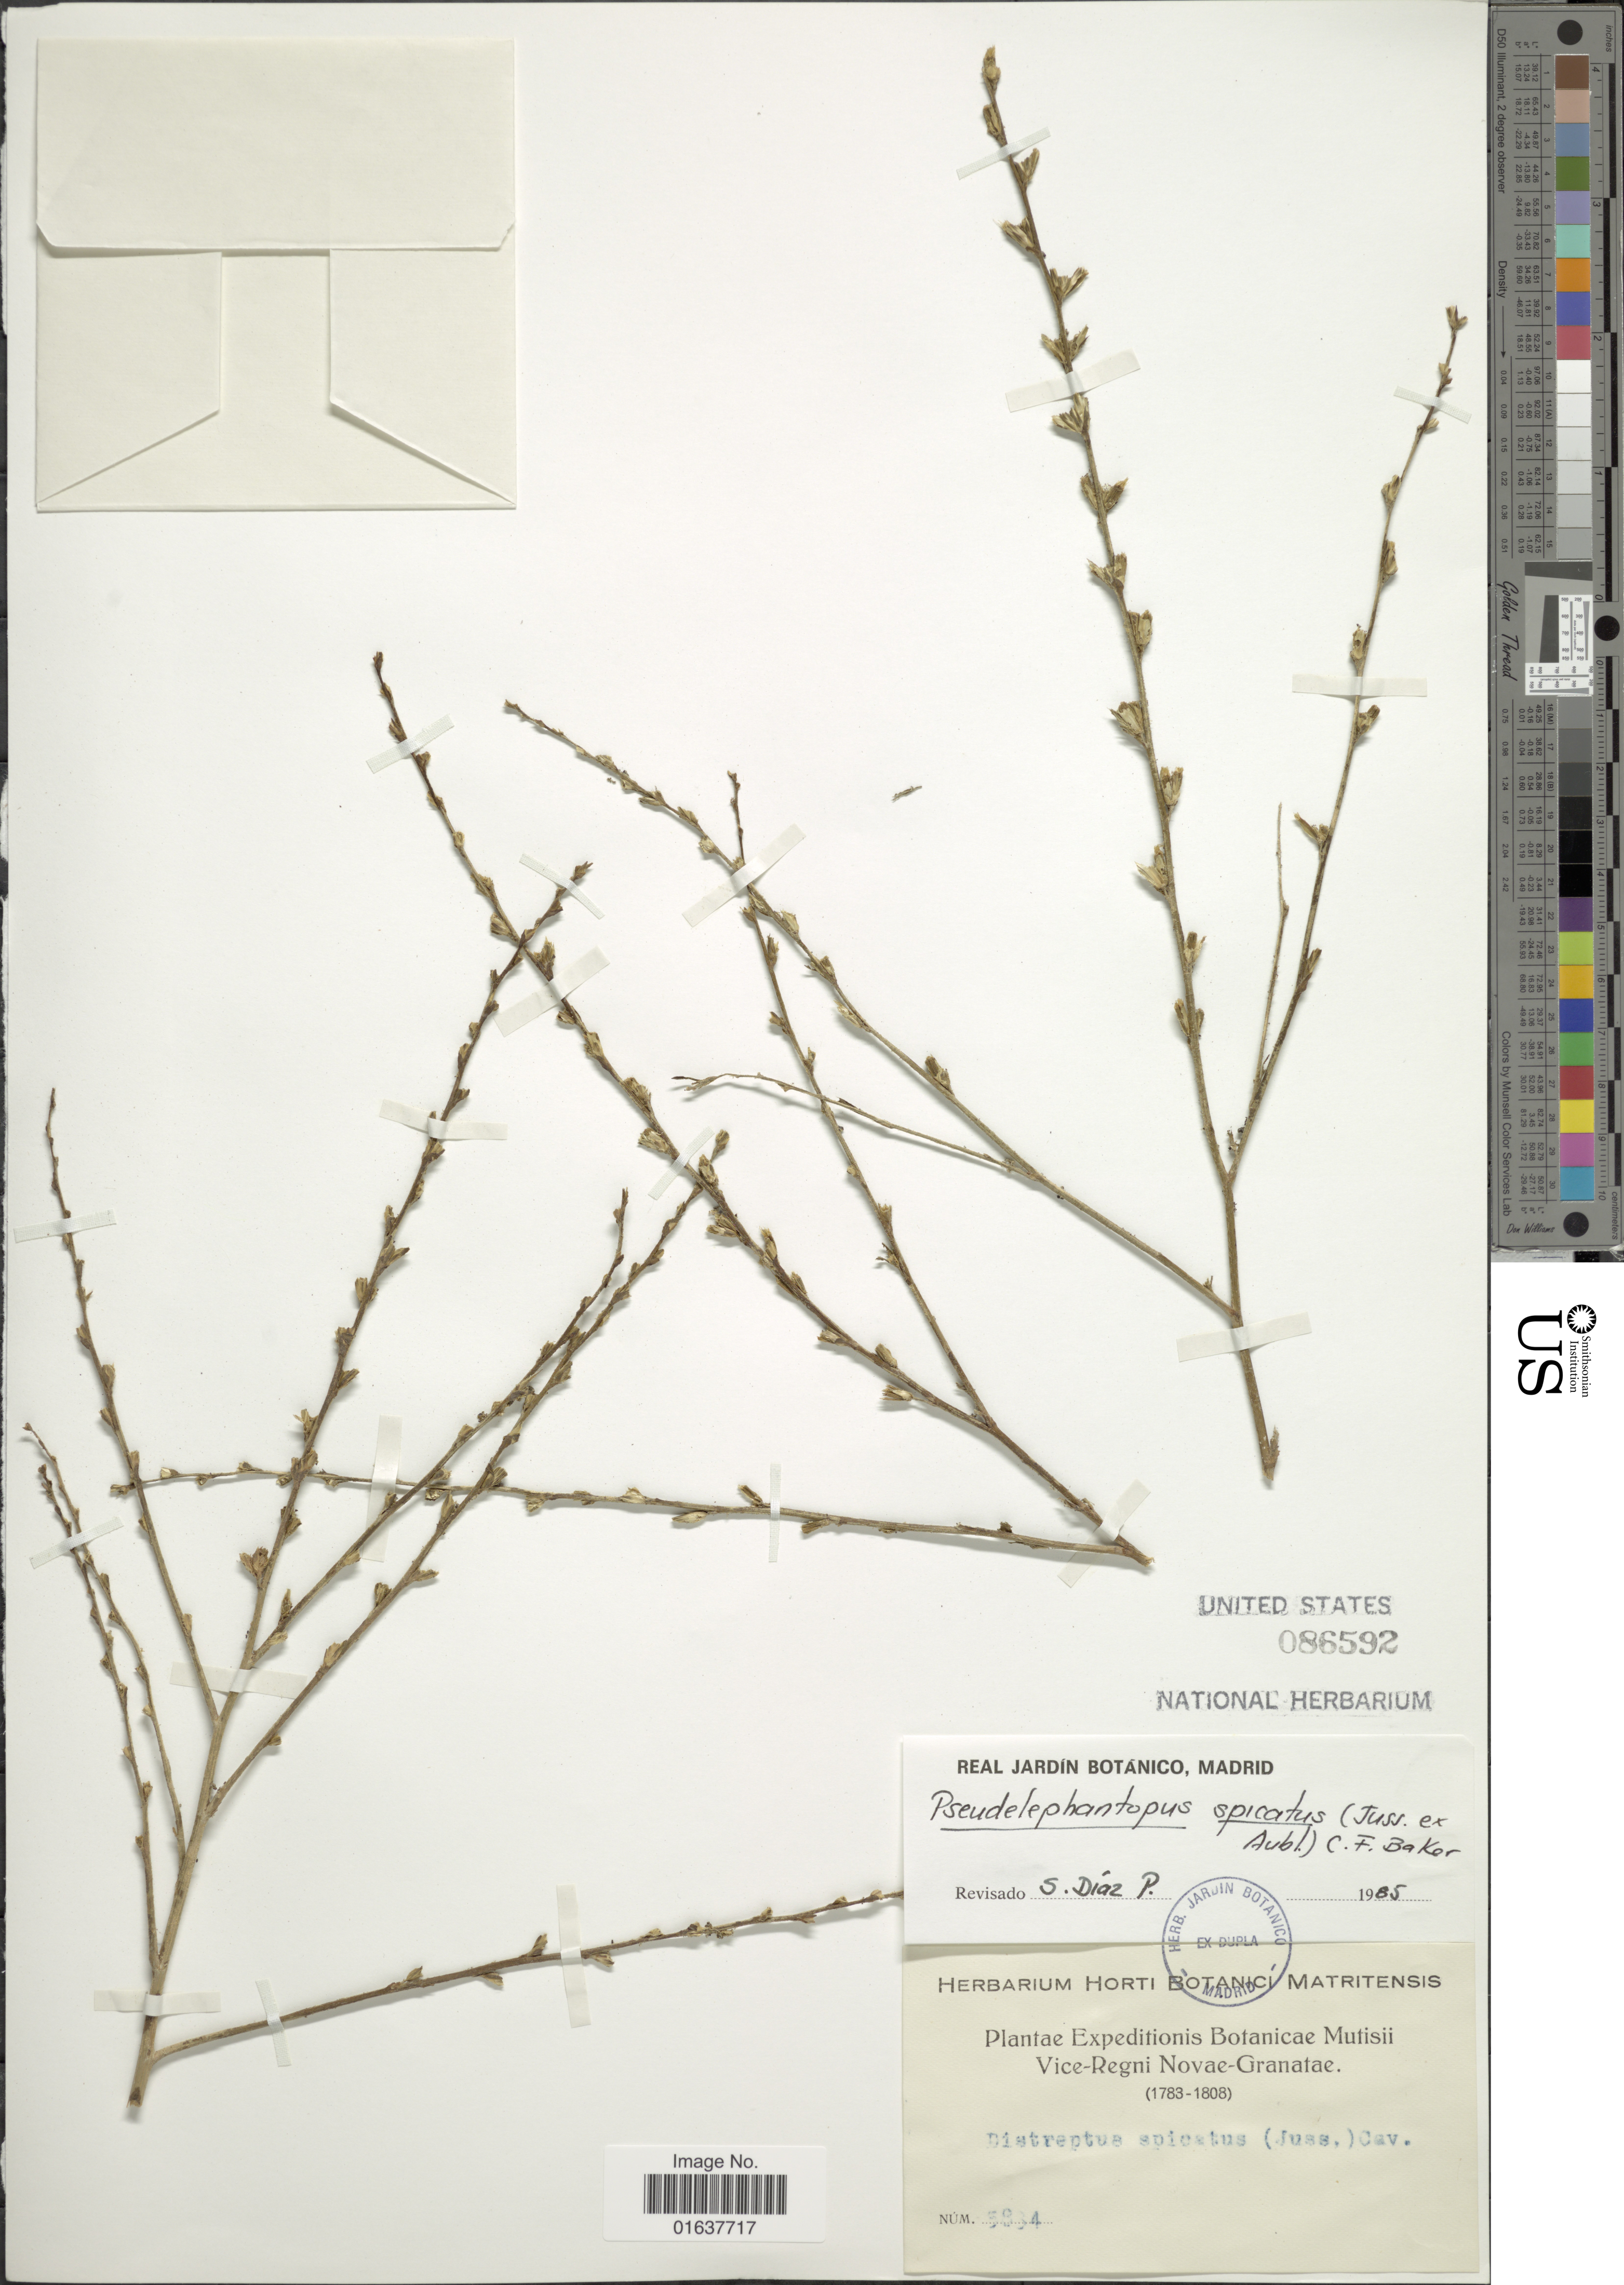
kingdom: Plantae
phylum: Tracheophyta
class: Magnoliopsida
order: Asterales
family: Asteraceae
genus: Pseudelephantopus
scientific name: Pseudelephantopus spicatus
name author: (Juss. ex Aubl.) C.F. Baker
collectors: Expeditions Botanicae Mutisii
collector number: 5884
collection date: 1783/1808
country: Grenada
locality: Vice-Regni Novae-Granatae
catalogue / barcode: US 86592